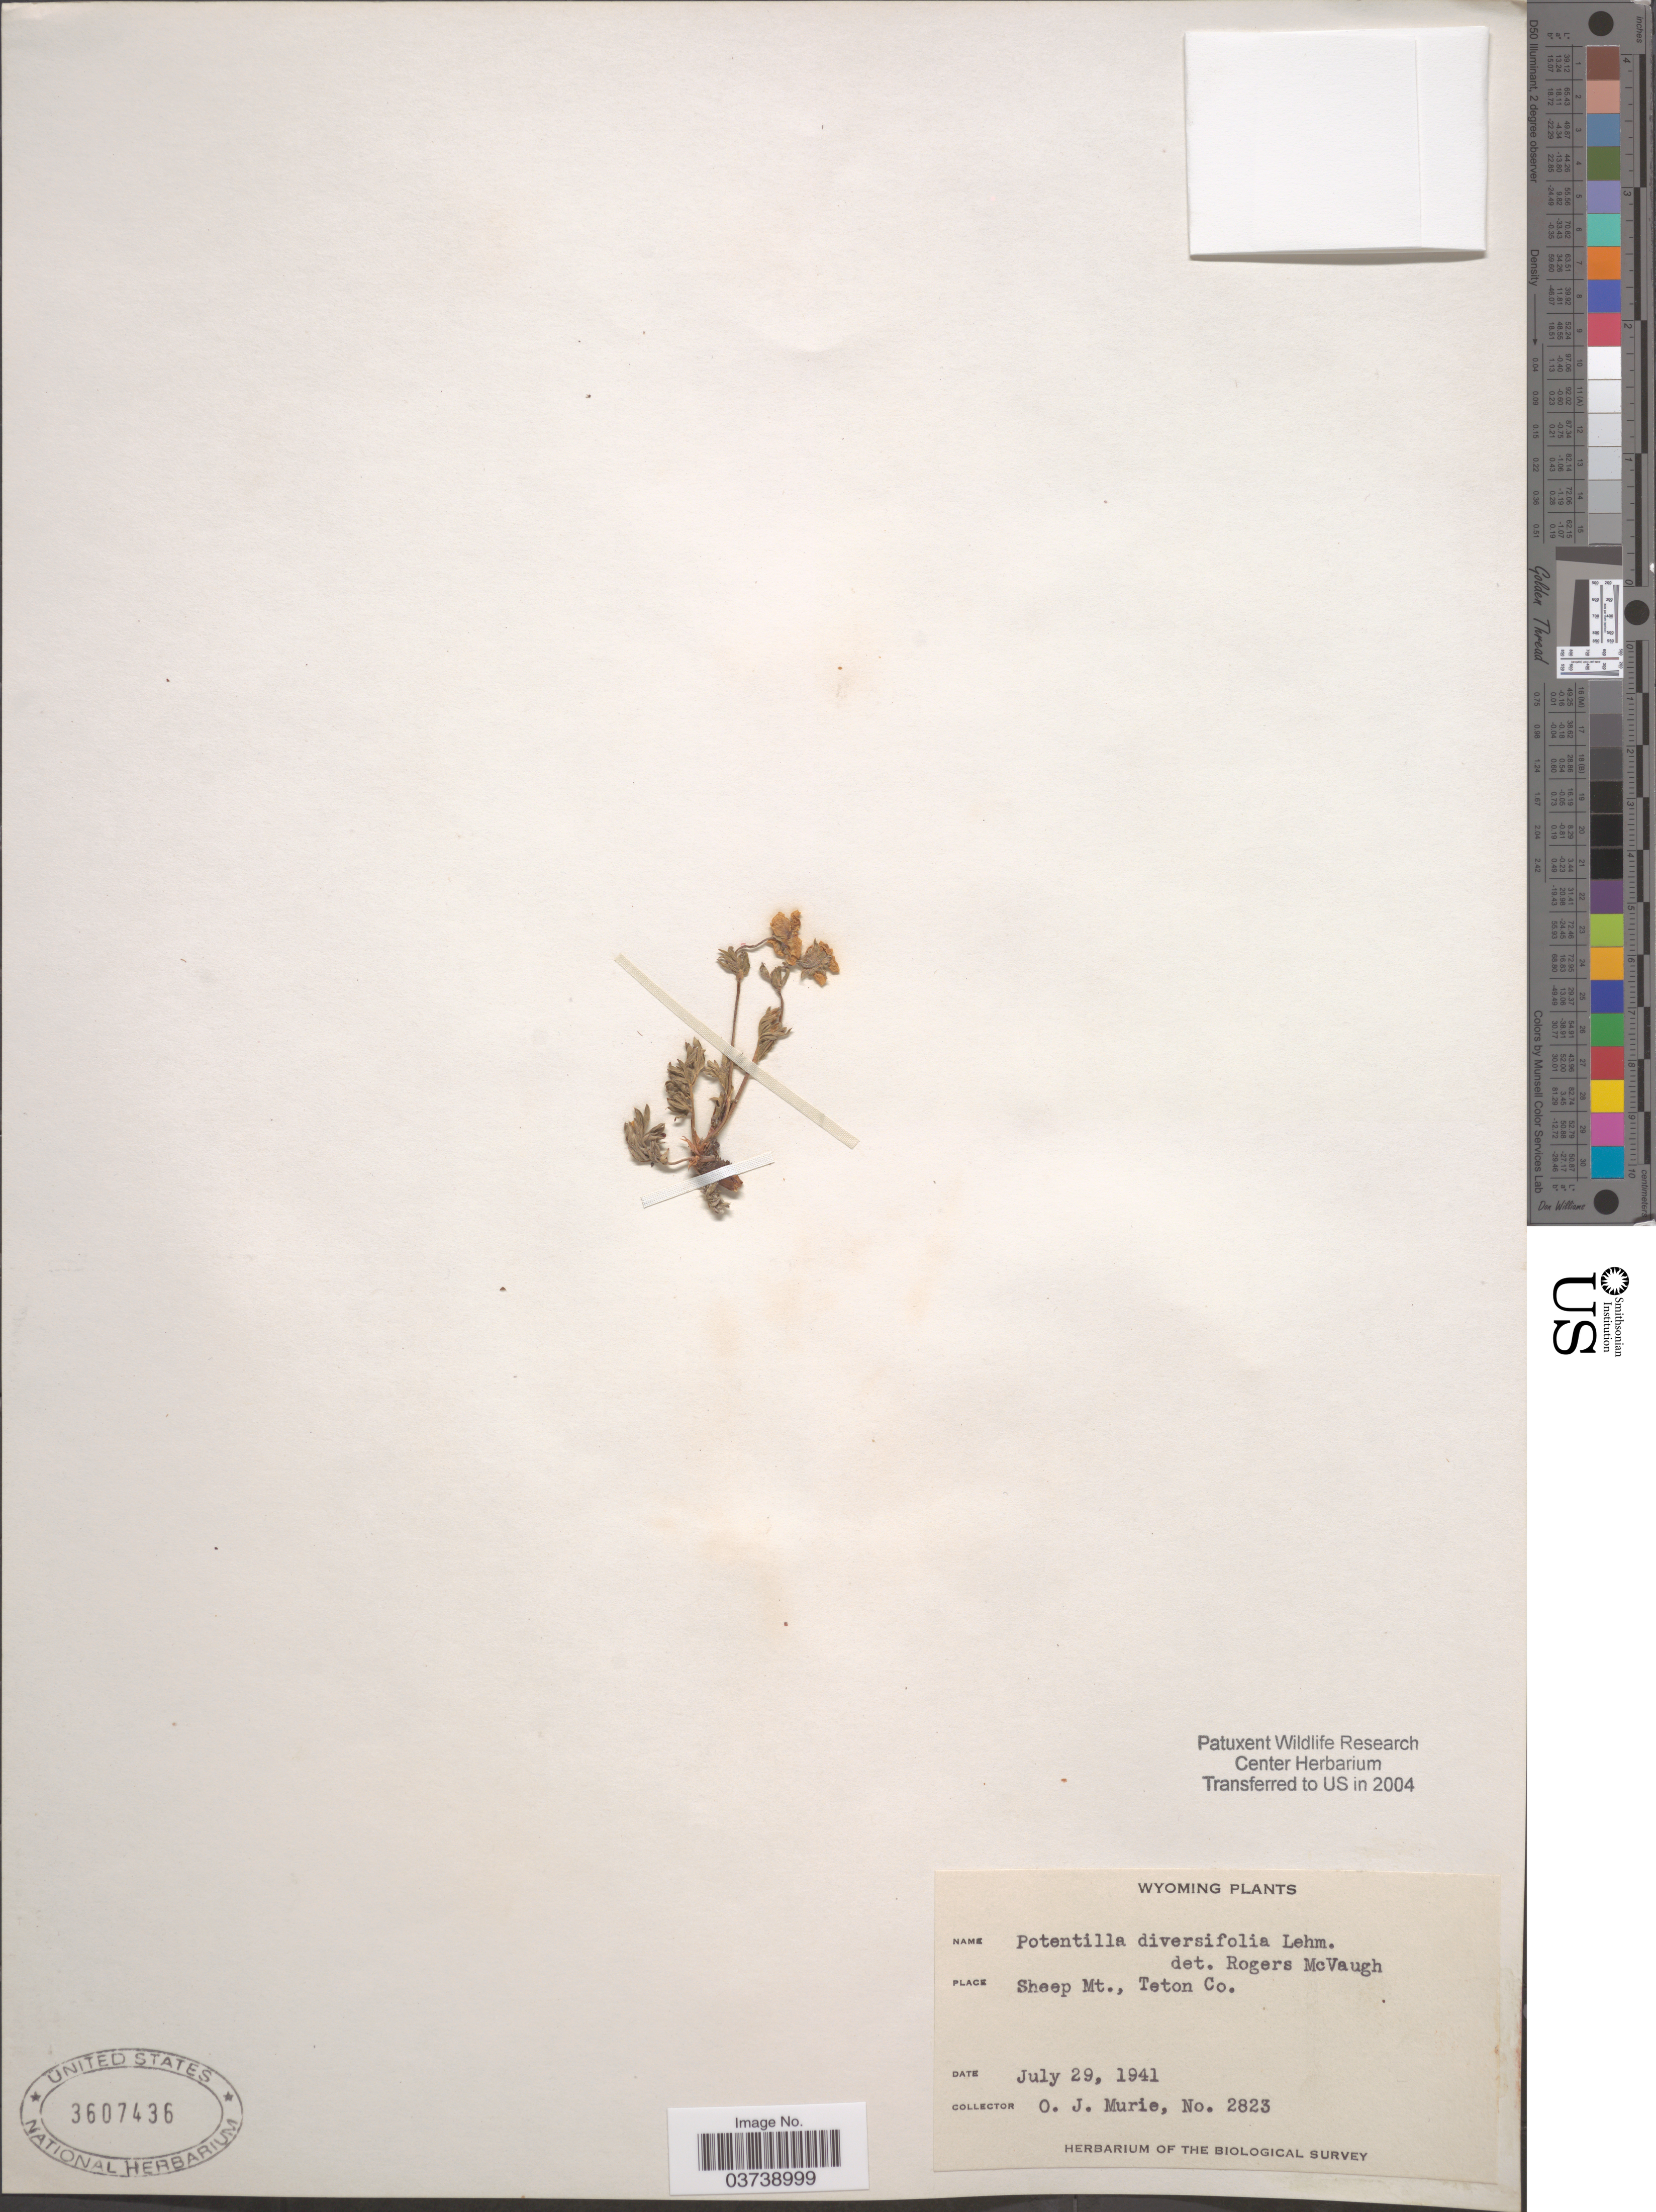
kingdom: Plantae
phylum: Tracheophyta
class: Magnoliopsida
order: Rosales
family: Rosaceae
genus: Potentilla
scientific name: Potentilla diversifolia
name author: Lehm.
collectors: O. Murie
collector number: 2823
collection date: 1941-07-29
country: United States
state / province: Wyoming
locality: Sheep Mt., Teton Co.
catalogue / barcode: US 3607436